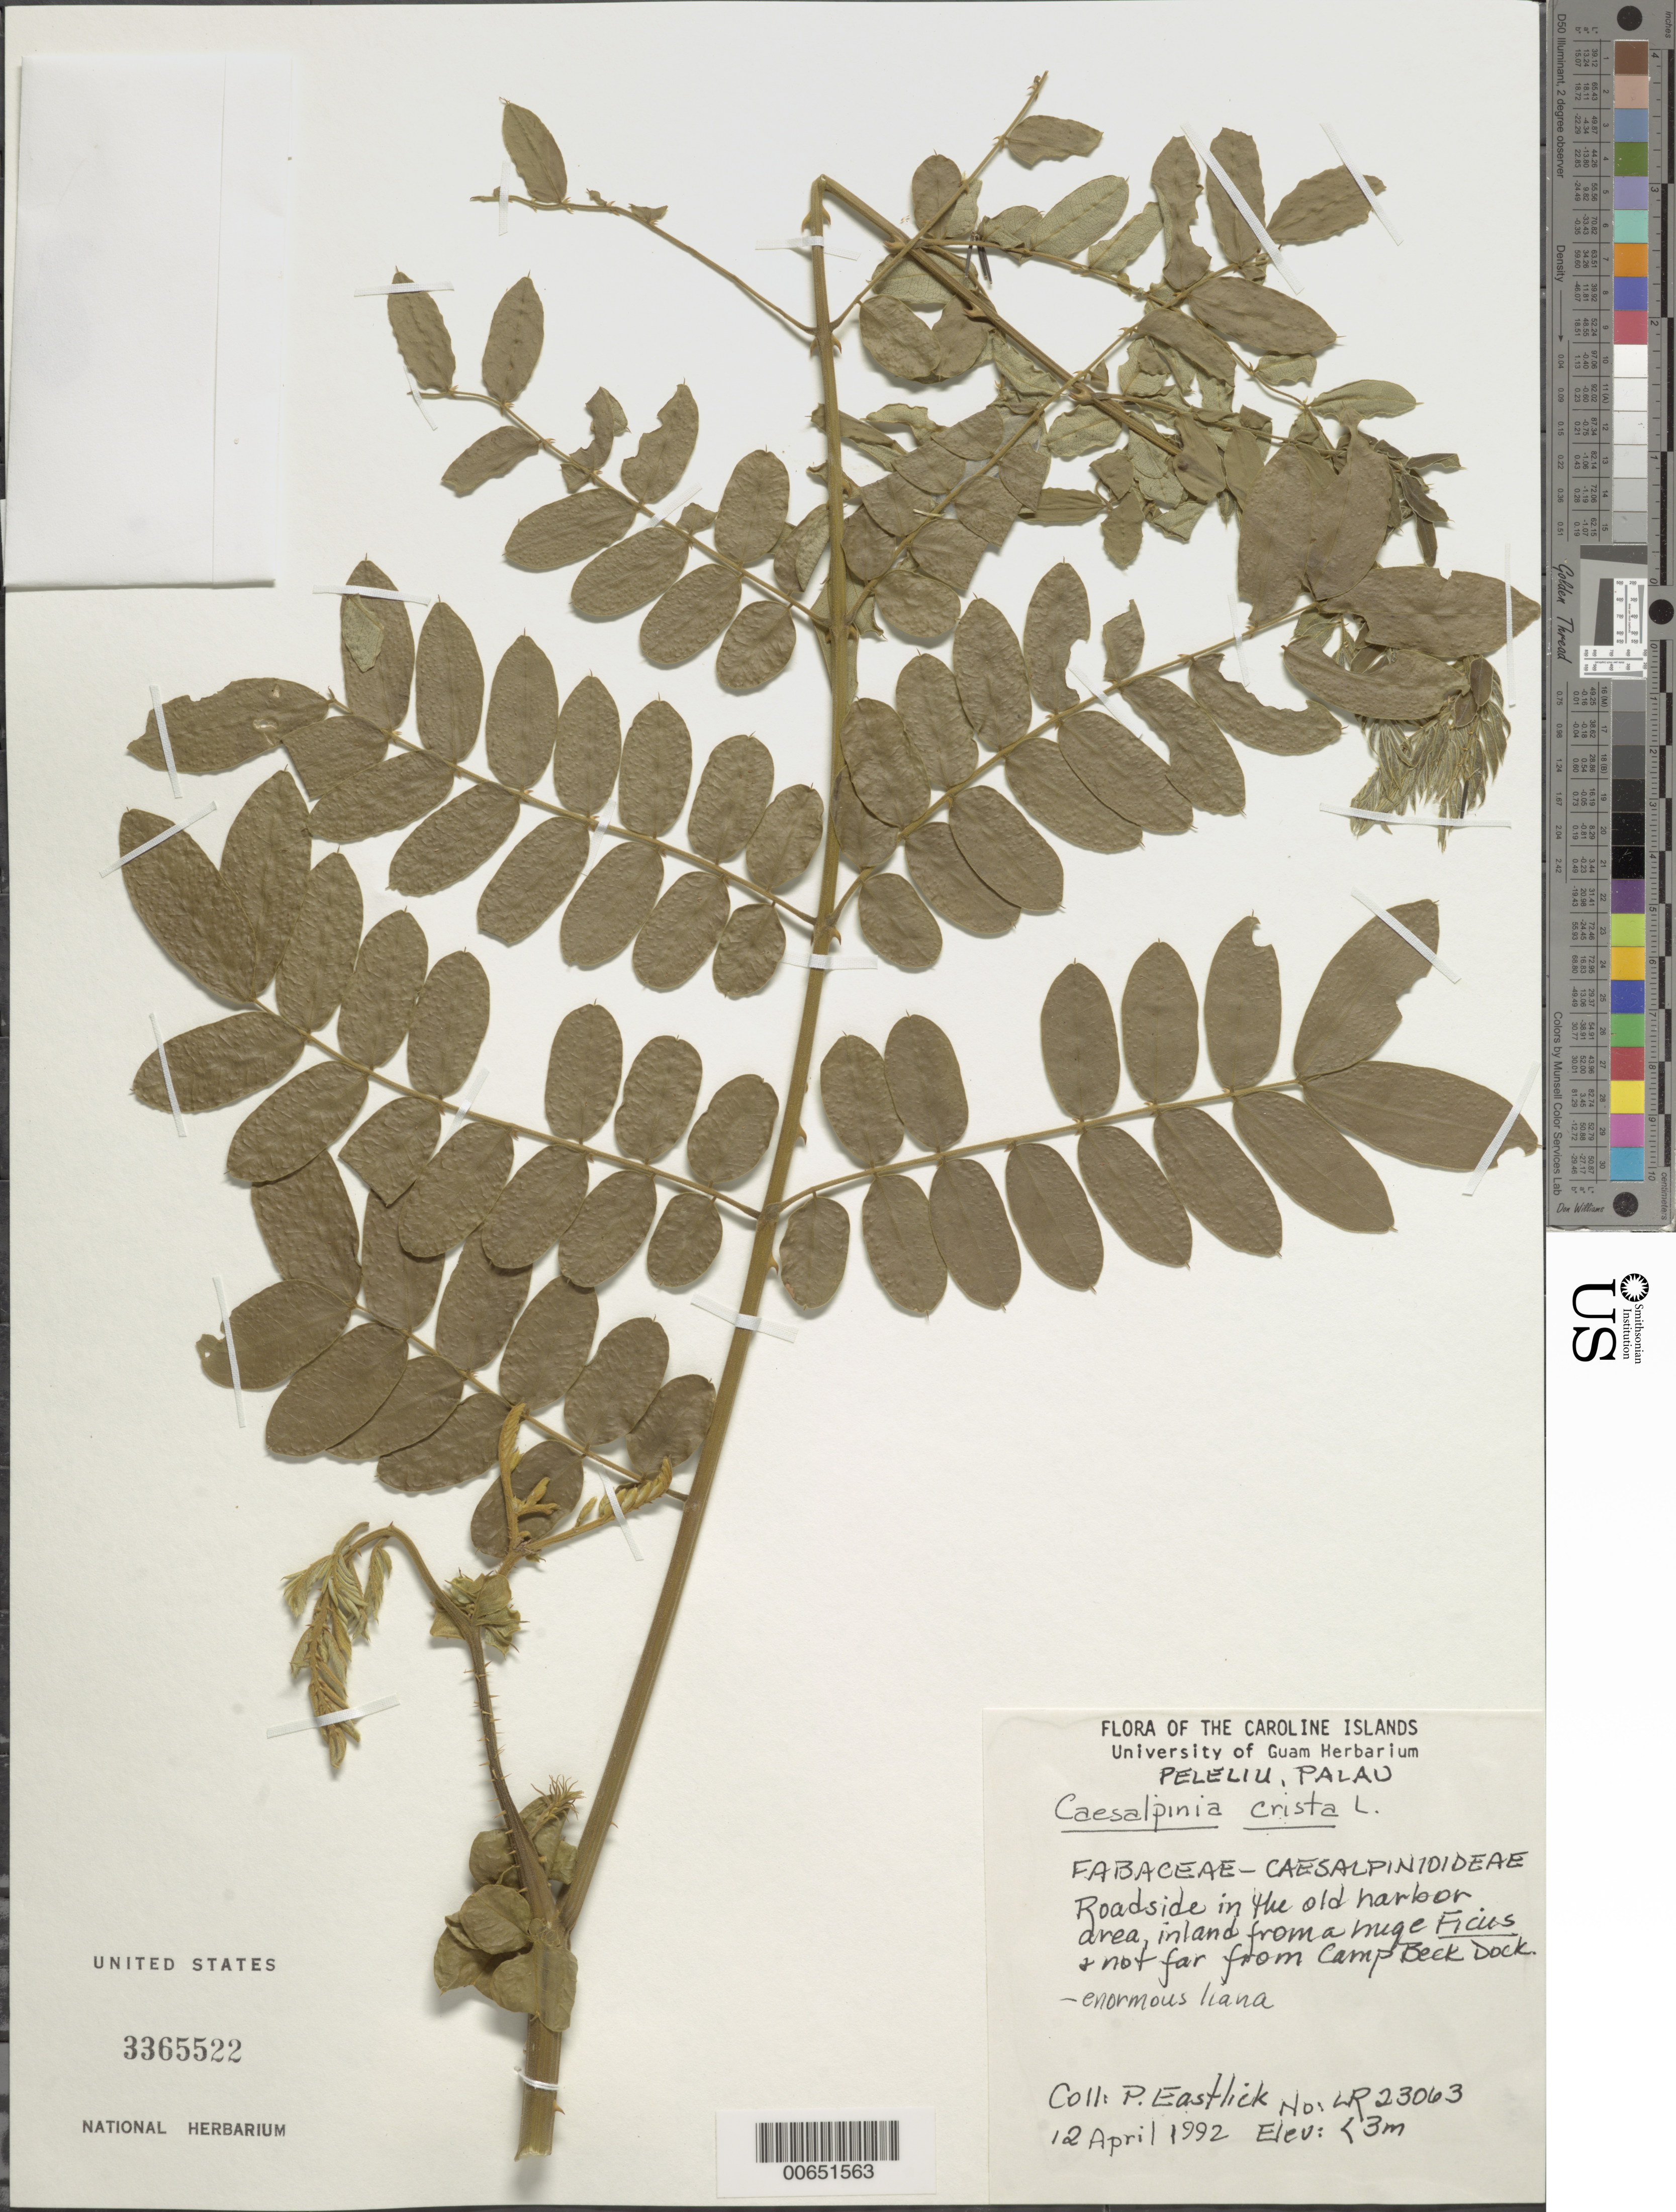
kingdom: Plantae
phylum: Tracheophyta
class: Magnoliopsida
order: Fabales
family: Fabaceae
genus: Ticanto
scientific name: Ticanto crista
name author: (L.) R. Clark & Gagnon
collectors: P. Eastlick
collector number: LR23063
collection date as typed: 12 Apr 1992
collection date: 1992-04-12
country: Palau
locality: Roadside in the Old Harbor area inland near Camp Beck Dock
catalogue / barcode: US 3365522